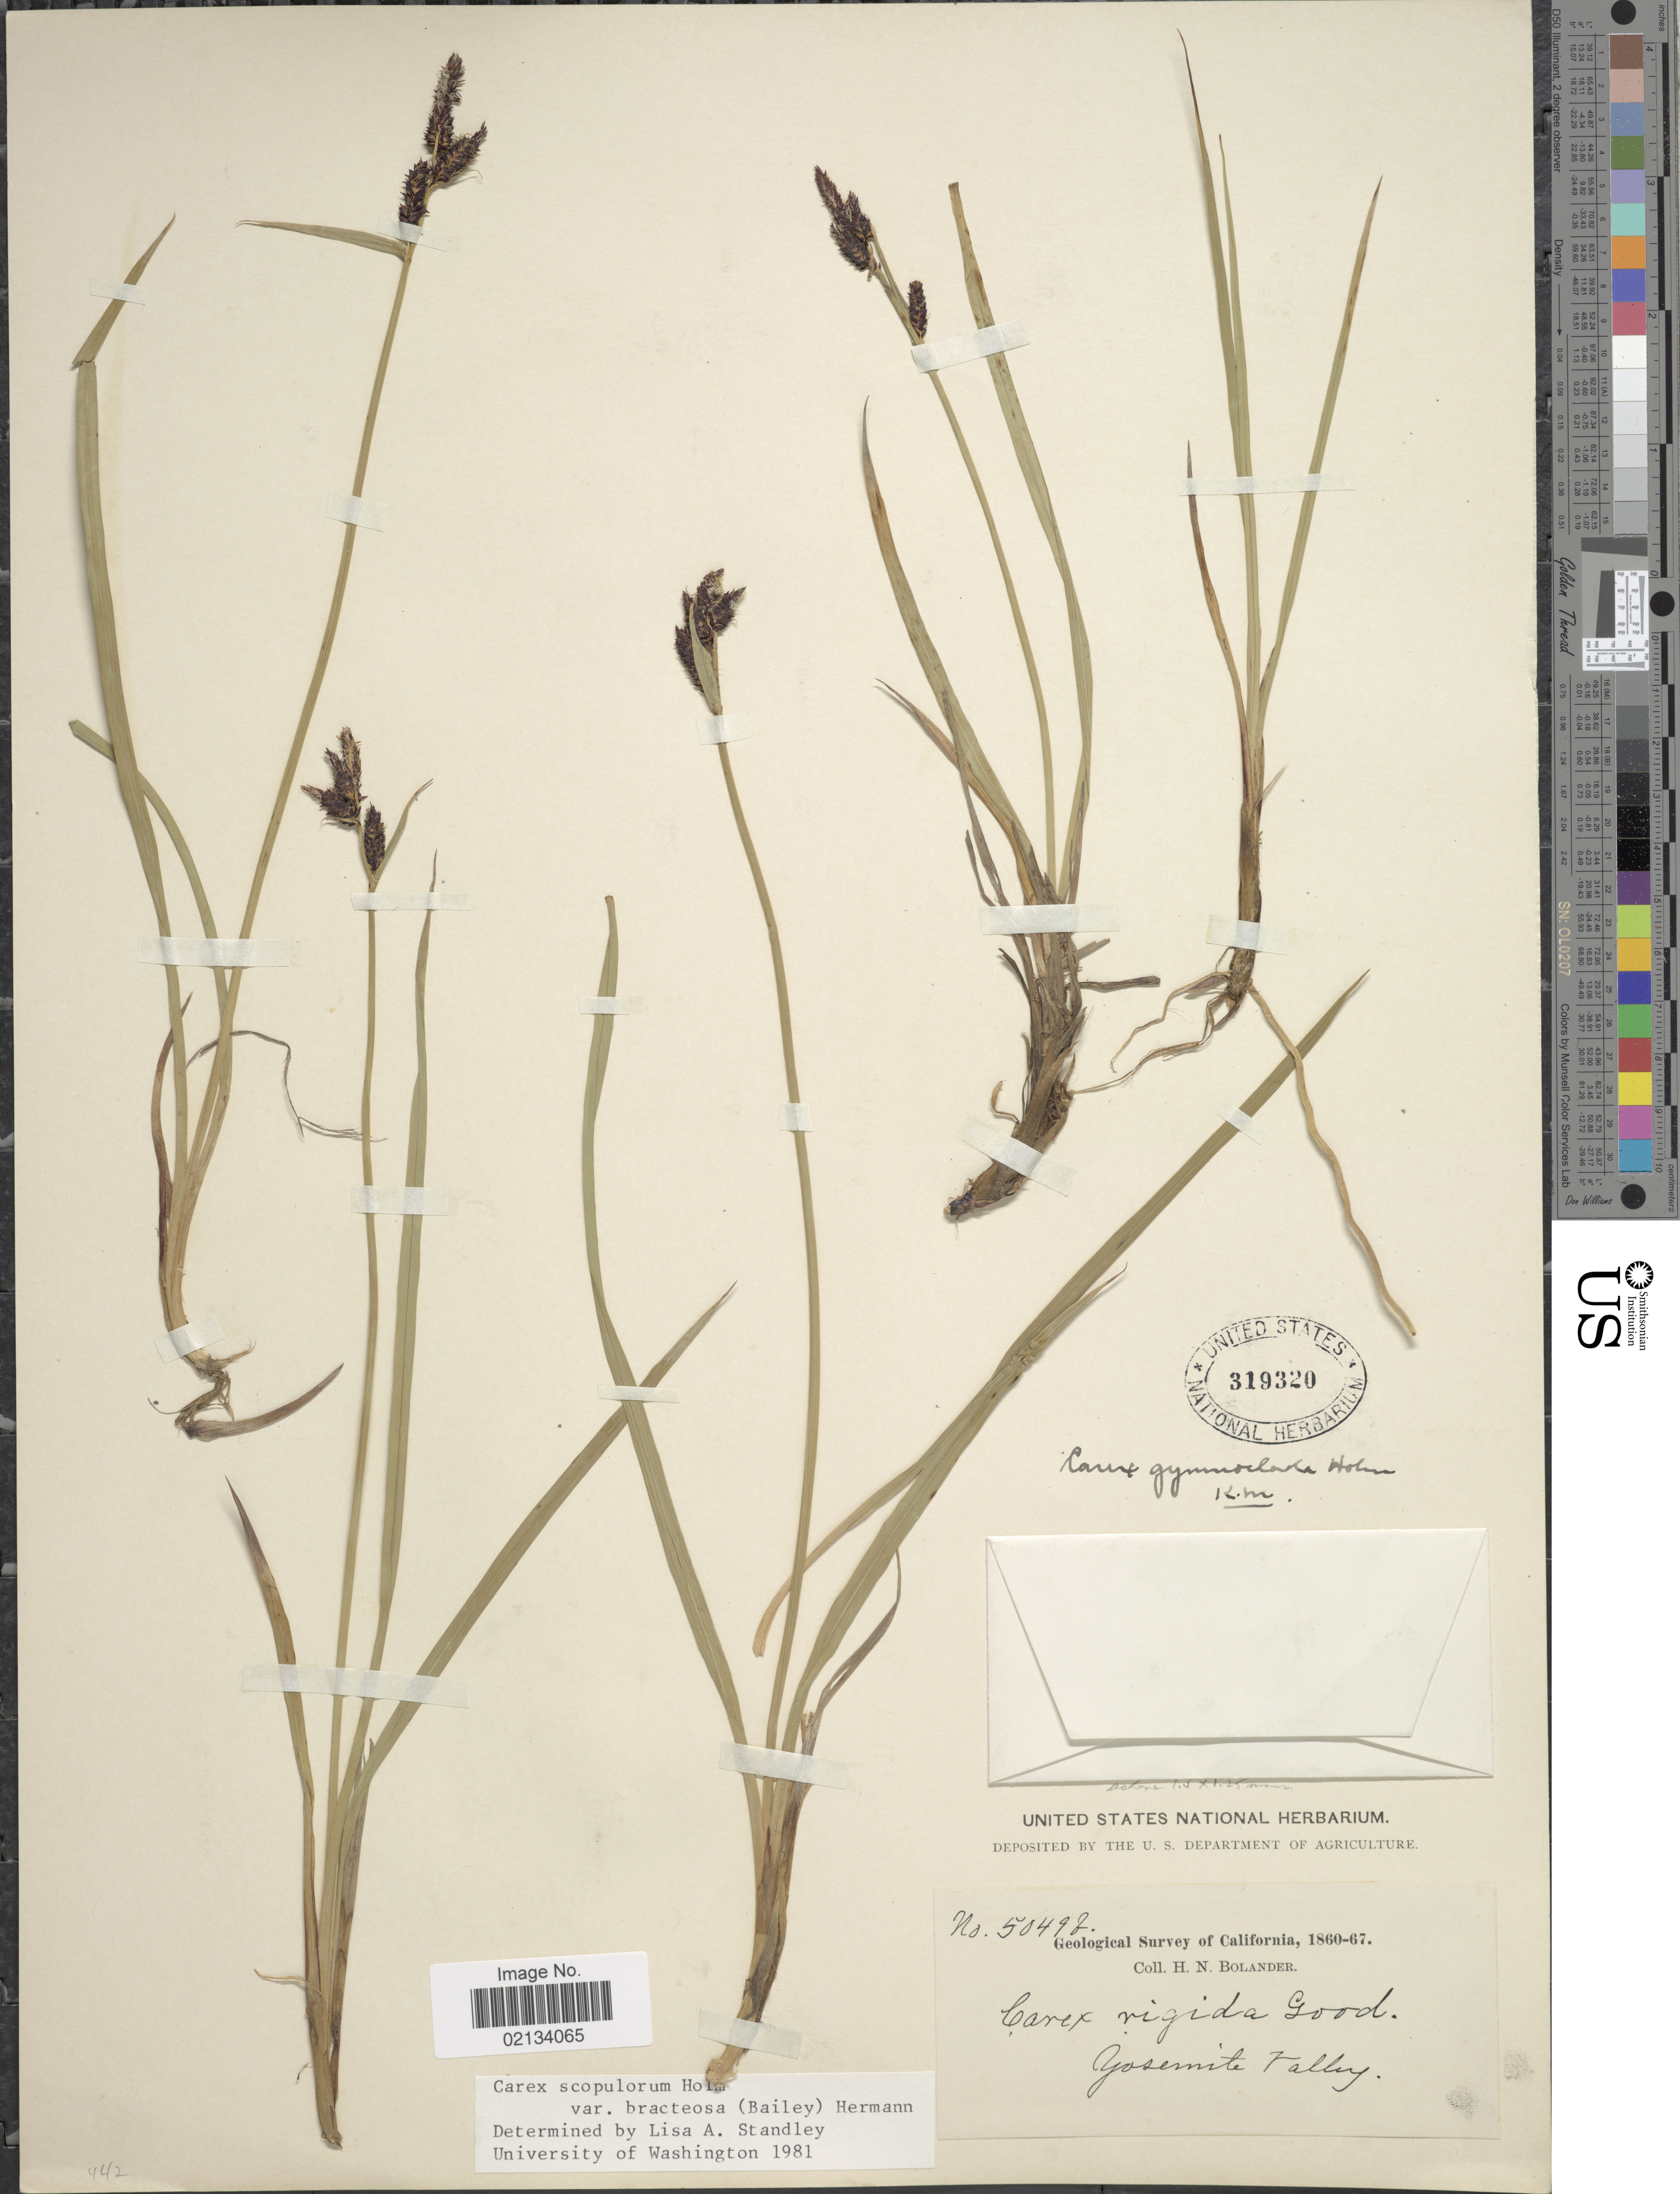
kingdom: Plantae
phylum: Tracheophyta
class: Liliopsida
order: Poales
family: Cyperaceae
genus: Carex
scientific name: Carex scopulorum var. bracteosa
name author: (L.H. Bailey) F.J. Herm.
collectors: H. Bolander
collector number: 50496*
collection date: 1860/1867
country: United States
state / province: California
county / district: Mariposa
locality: Yosemite Valley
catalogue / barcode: US 319320